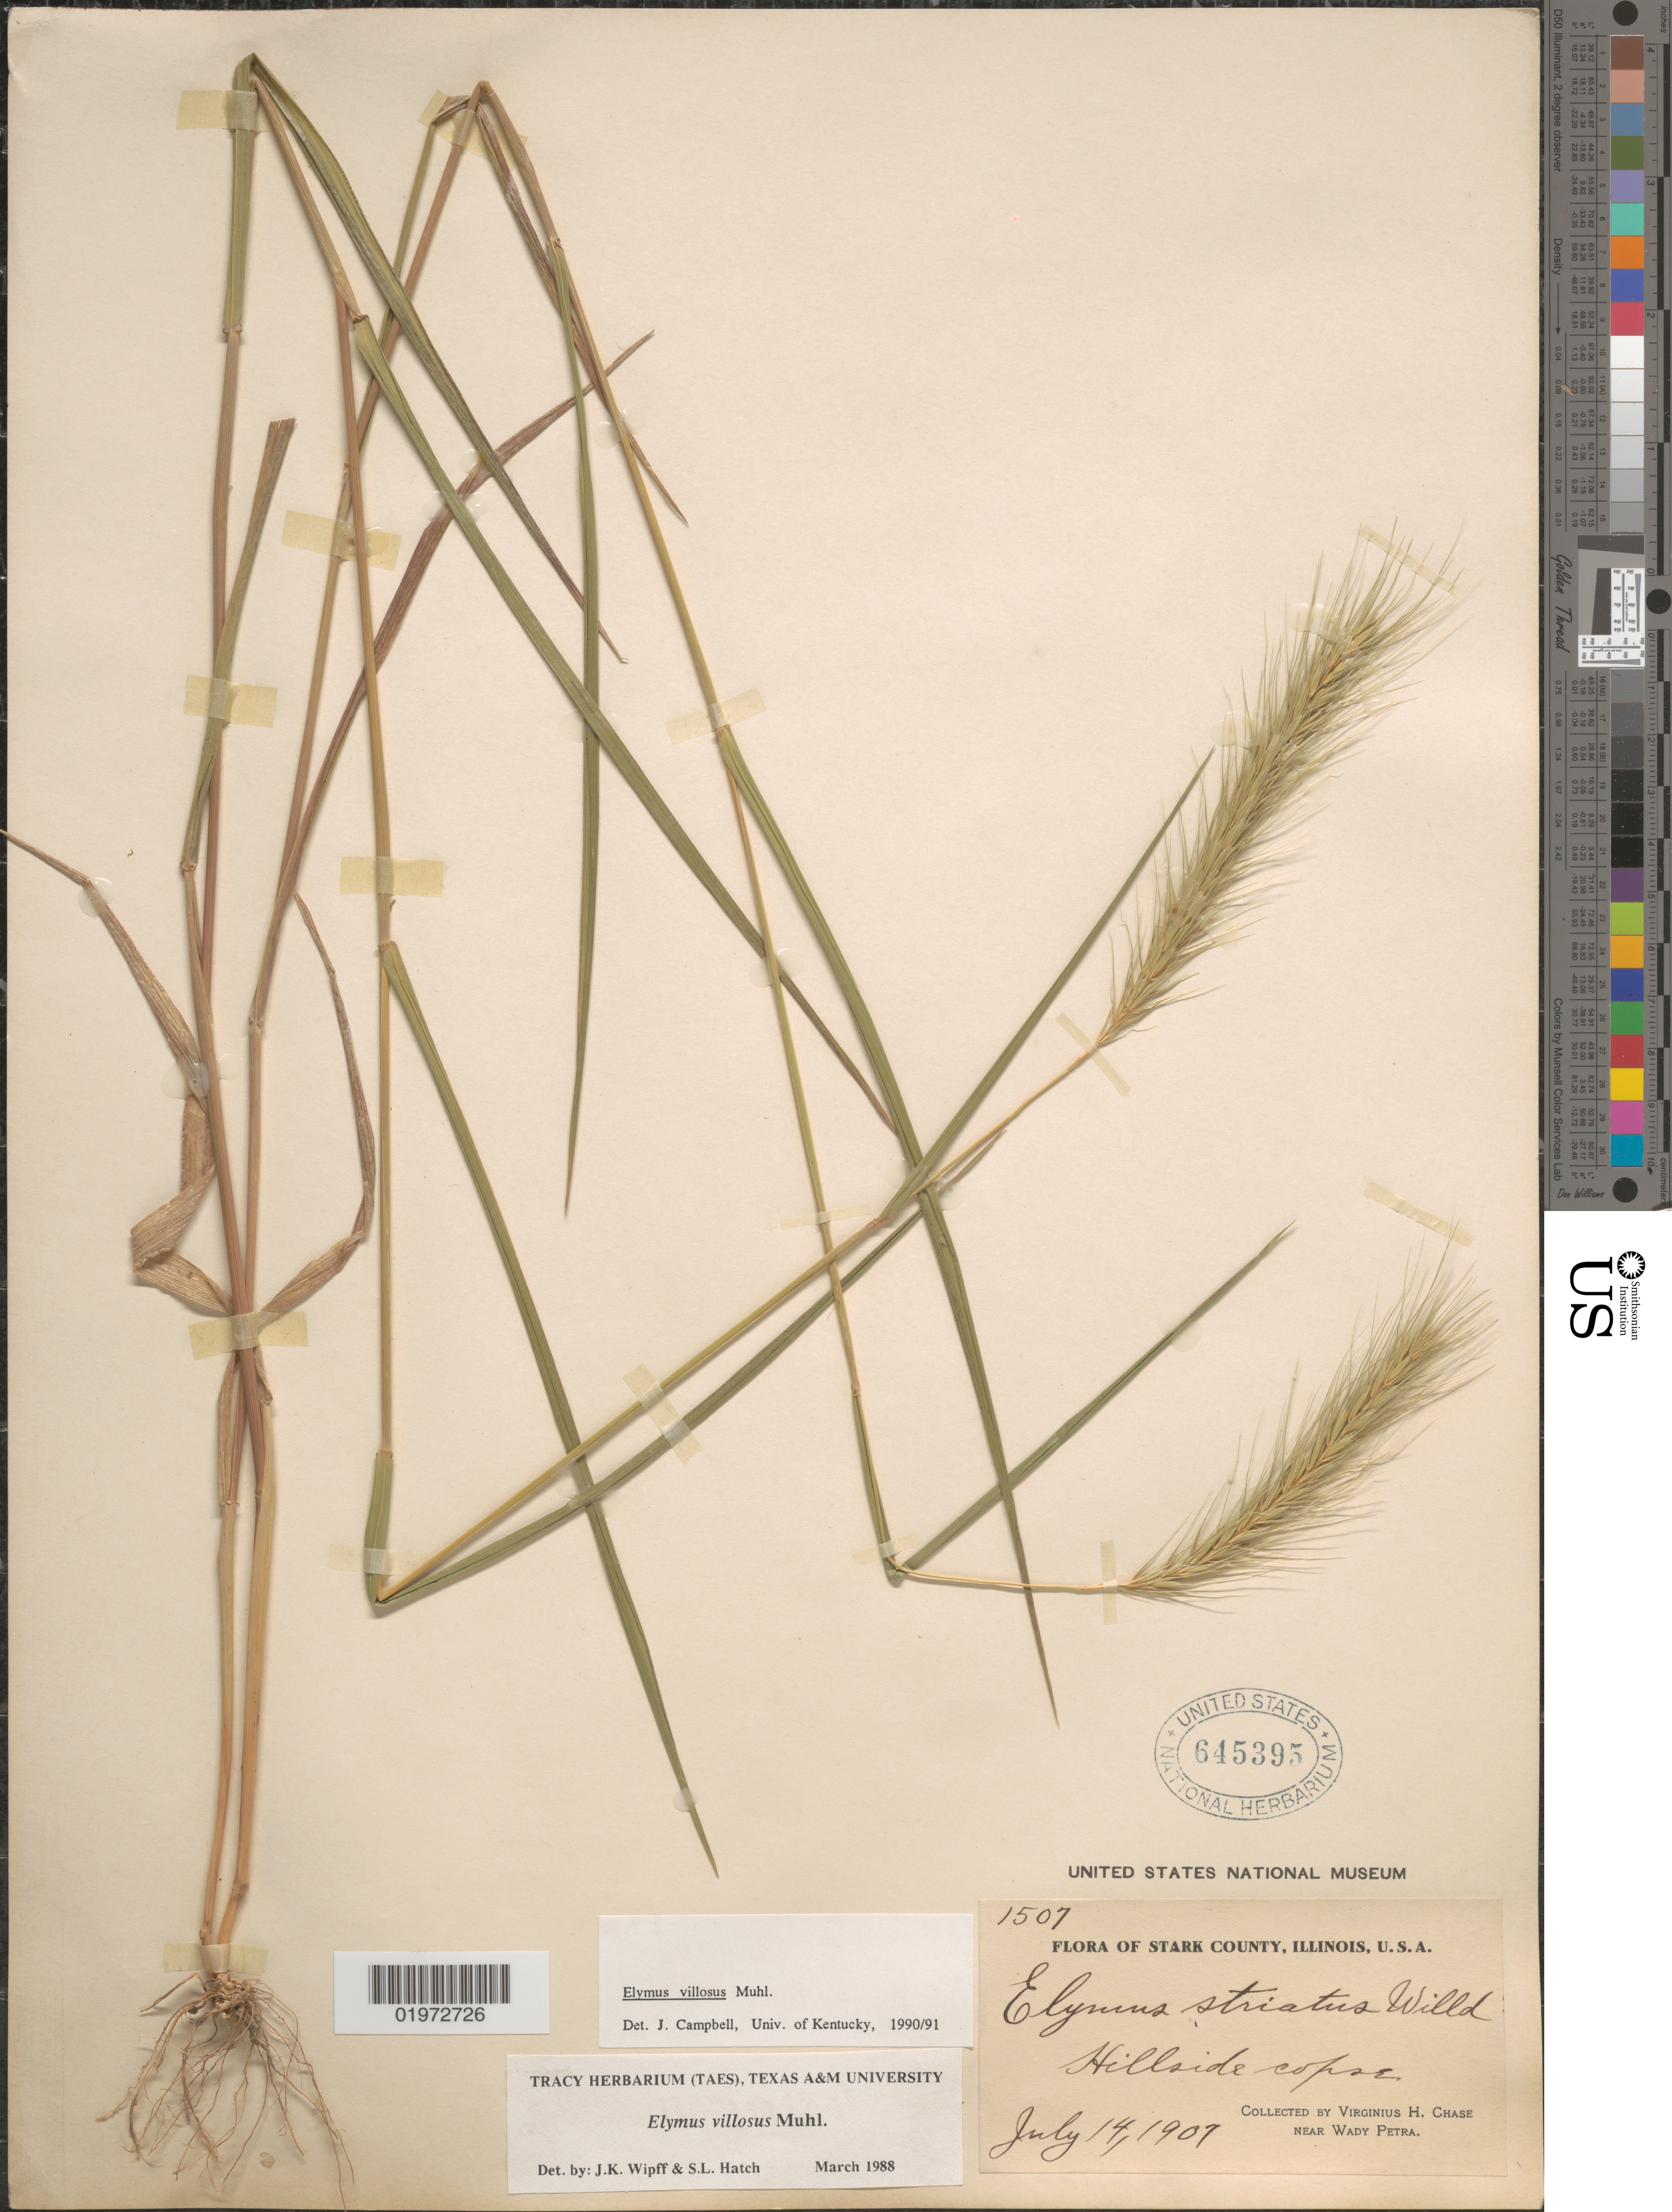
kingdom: Plantae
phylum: Tracheophyta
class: Liliopsida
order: Poales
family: Poaceae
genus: Elymus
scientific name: Elymus villosus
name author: Muhl. ex Willd.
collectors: V. H. Chase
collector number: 1507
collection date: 1907-07-14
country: United States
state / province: Illinois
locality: Stark County. Hillside copse. Near Wady Petra.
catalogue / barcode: US 645395